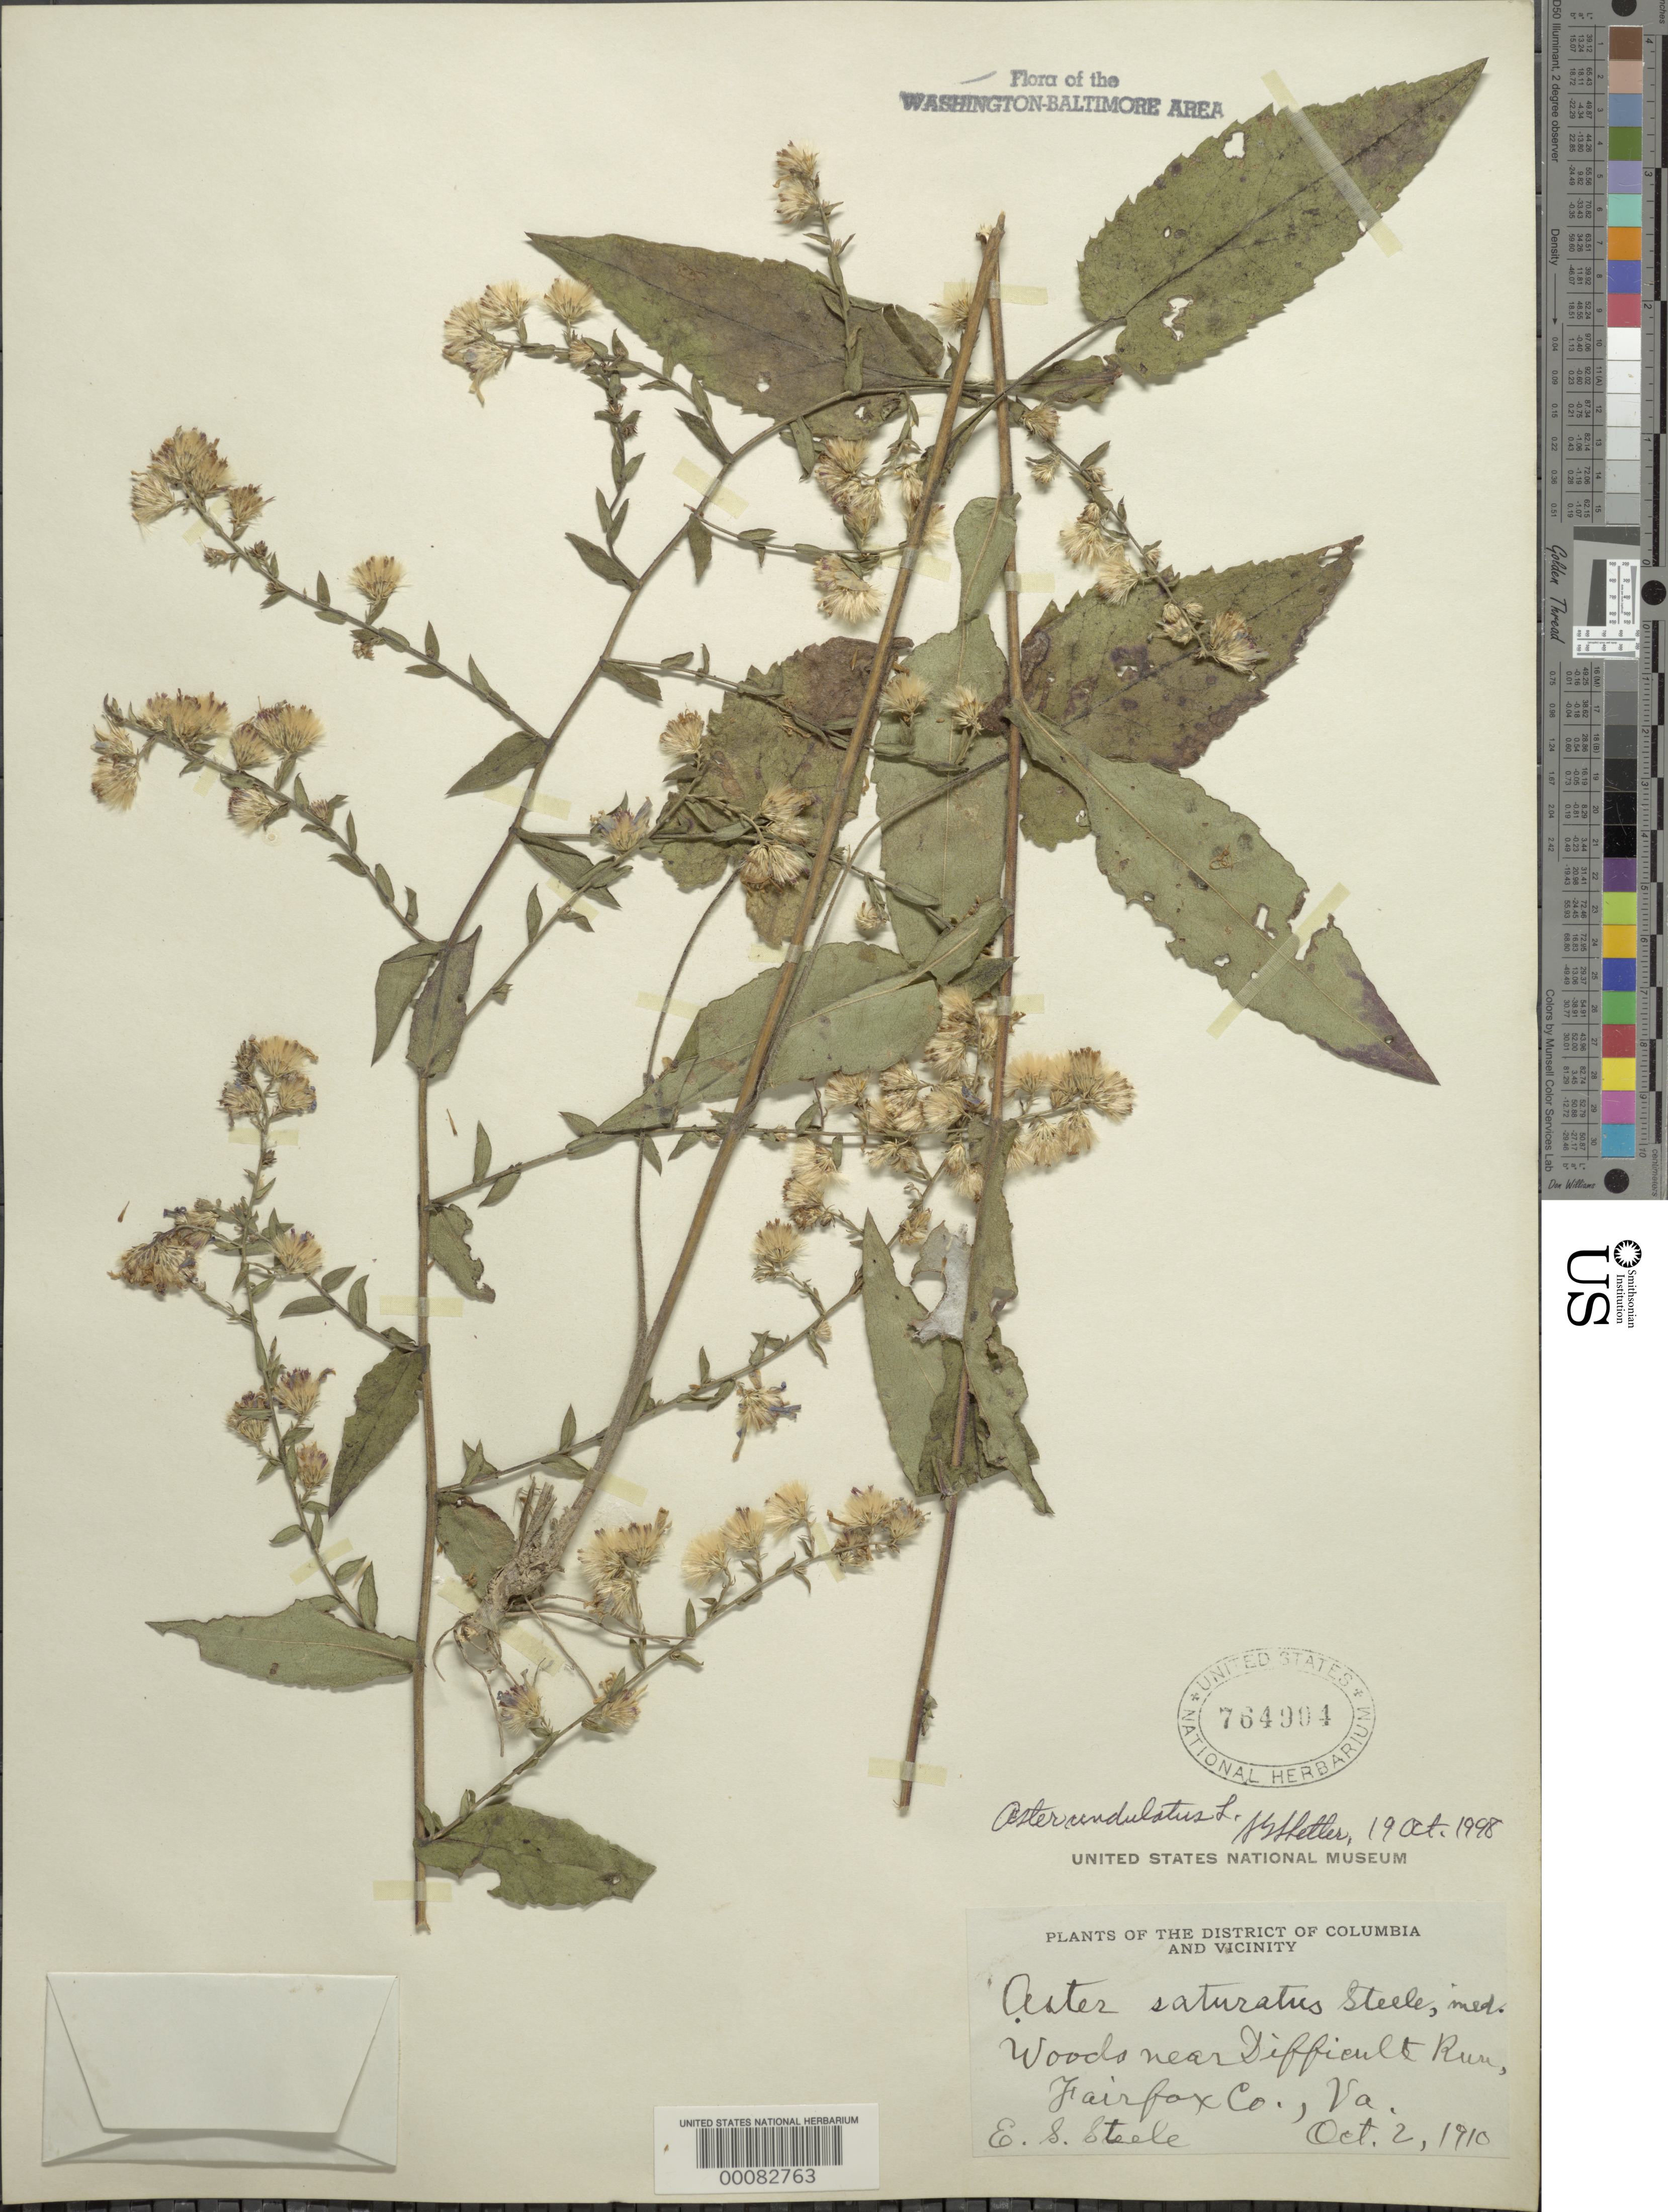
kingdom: Plantae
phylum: Tracheophyta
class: Magnoliopsida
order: Asterales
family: Asteraceae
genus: Symphyotrichum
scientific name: Symphyotrichum undulatum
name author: (L.) G.L. Nesom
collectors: E. Steele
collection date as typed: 02 Oct 1910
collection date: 1910-10-02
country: United States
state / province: Virginia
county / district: Fairfax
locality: Near Difficult Run C. & O. Canal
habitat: Woods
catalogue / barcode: US 764904